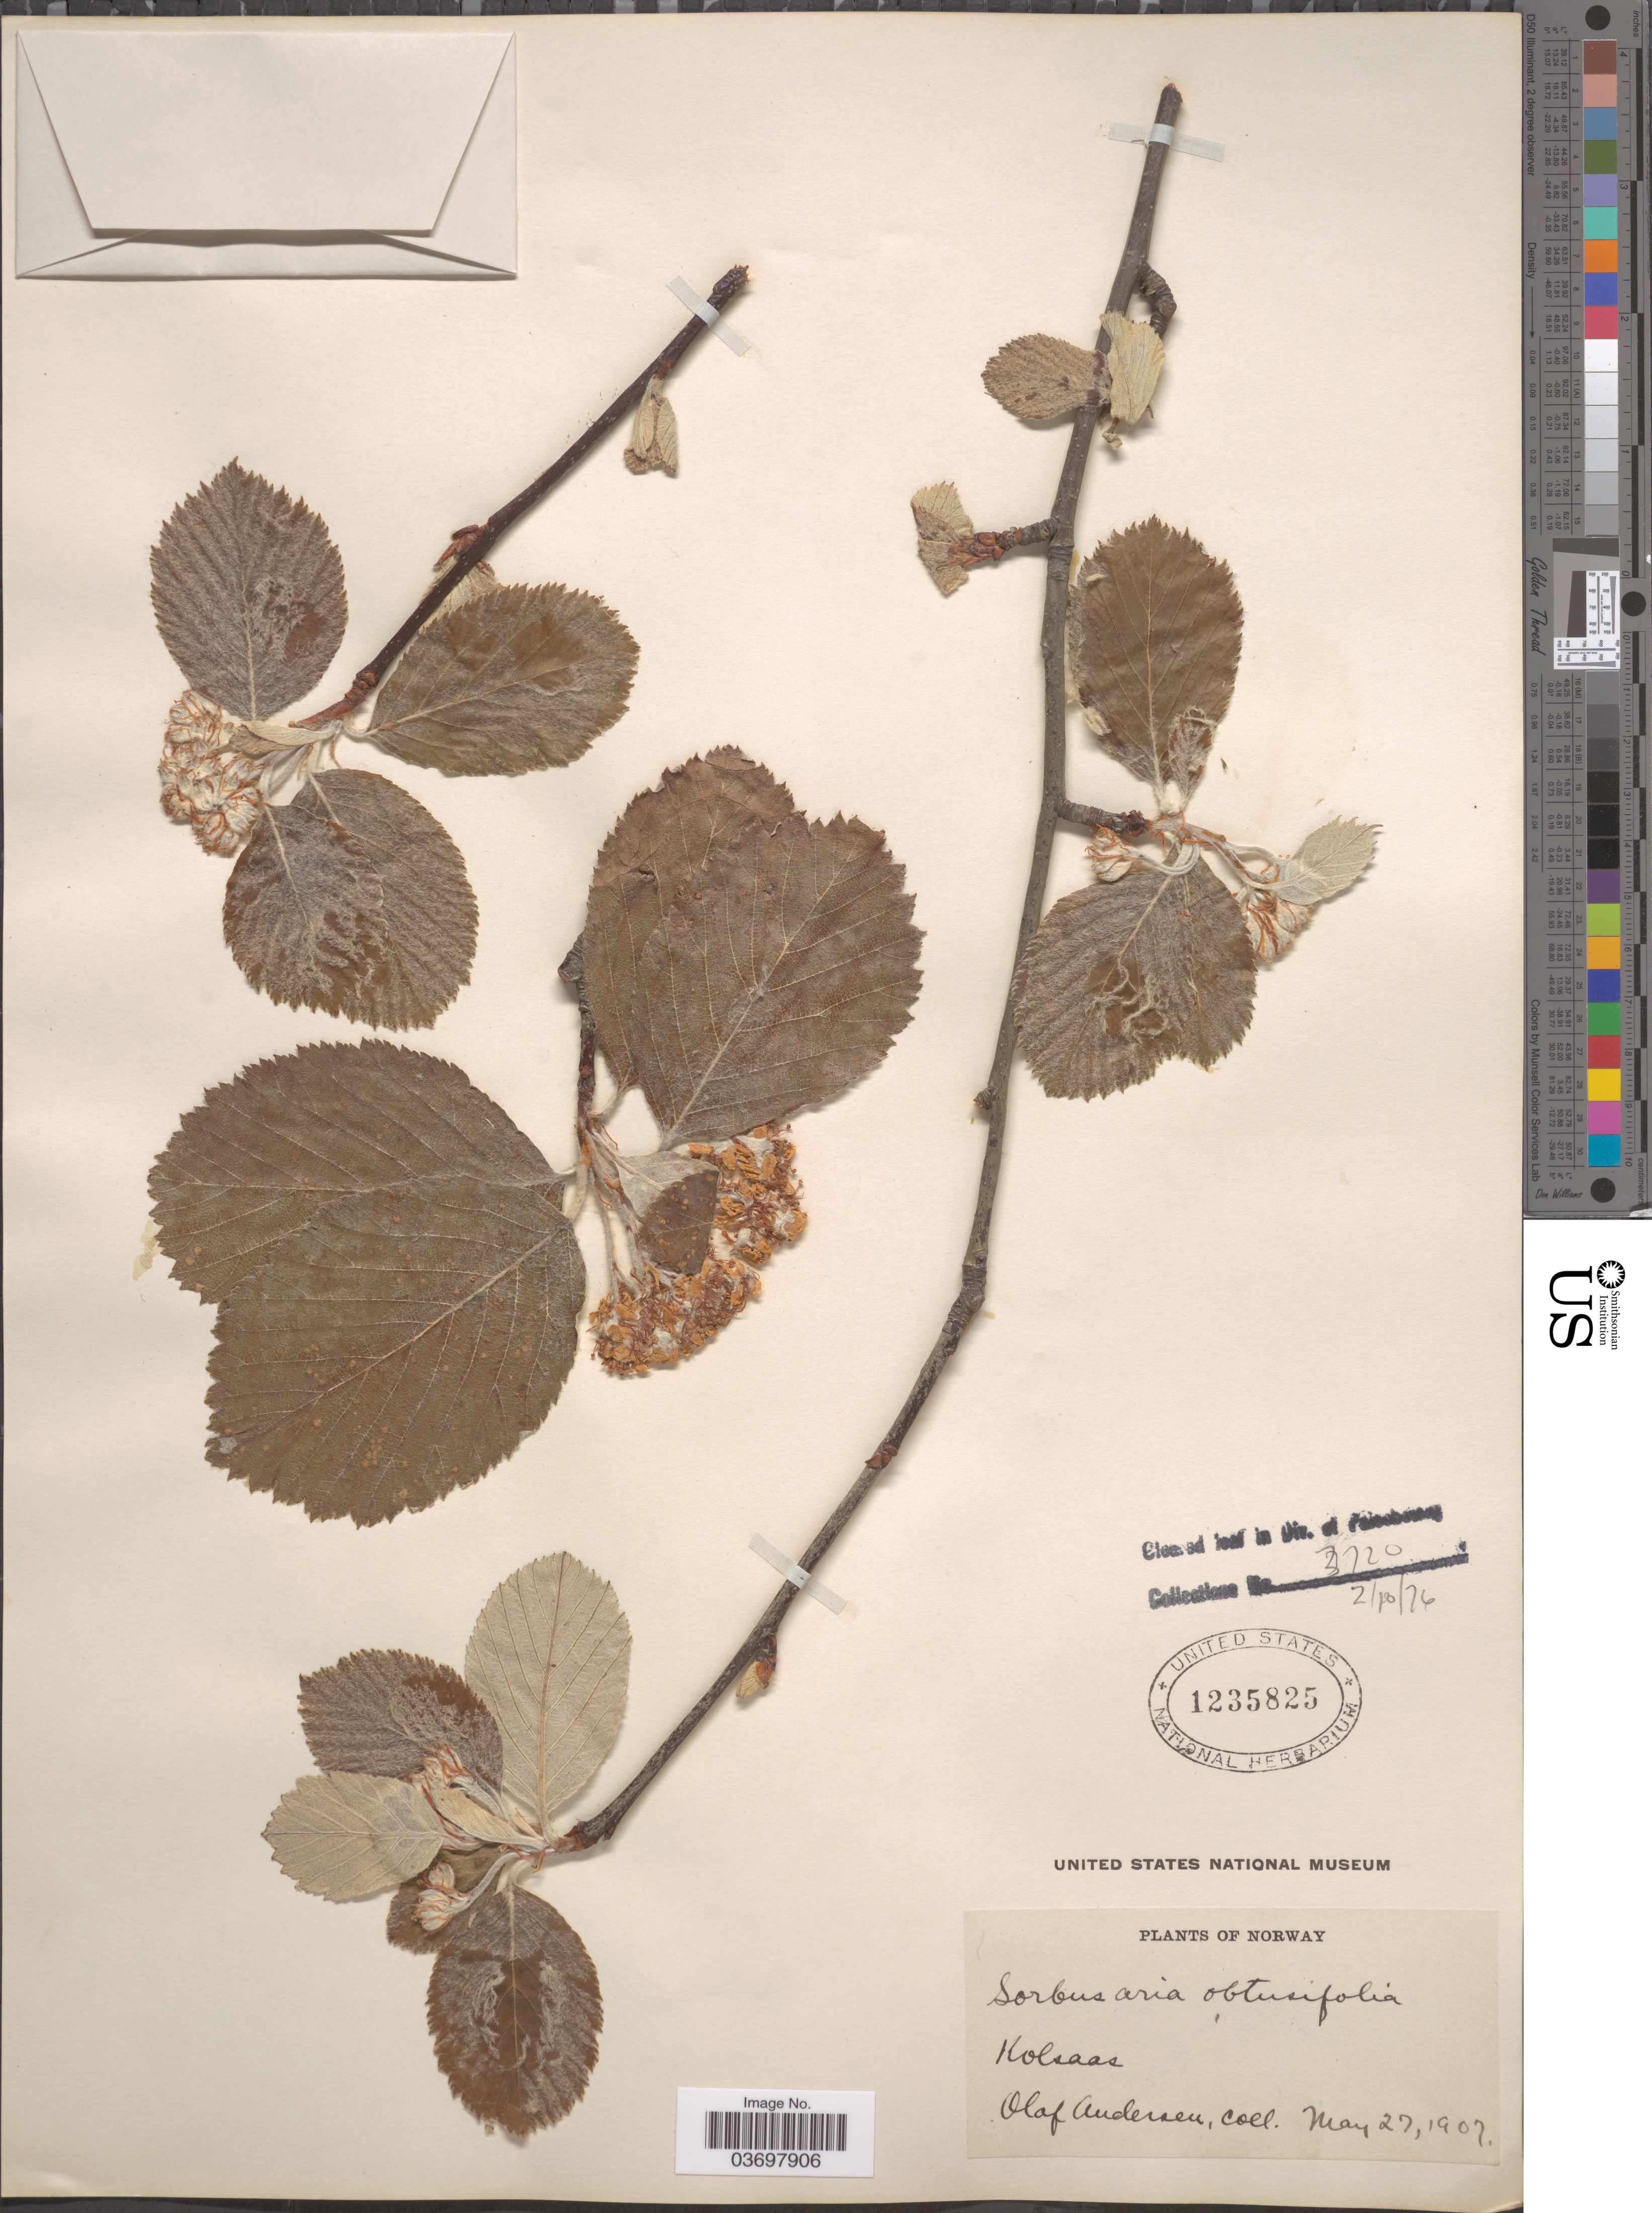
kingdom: Plantae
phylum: Tracheophyta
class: Magnoliopsida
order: Rosales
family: Rosaceae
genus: Sorbus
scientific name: Sorbus aria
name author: (L.) Crantz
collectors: O. Andersen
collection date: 1907-05-27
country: Norway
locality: Kolsaas.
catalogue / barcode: US 1235825